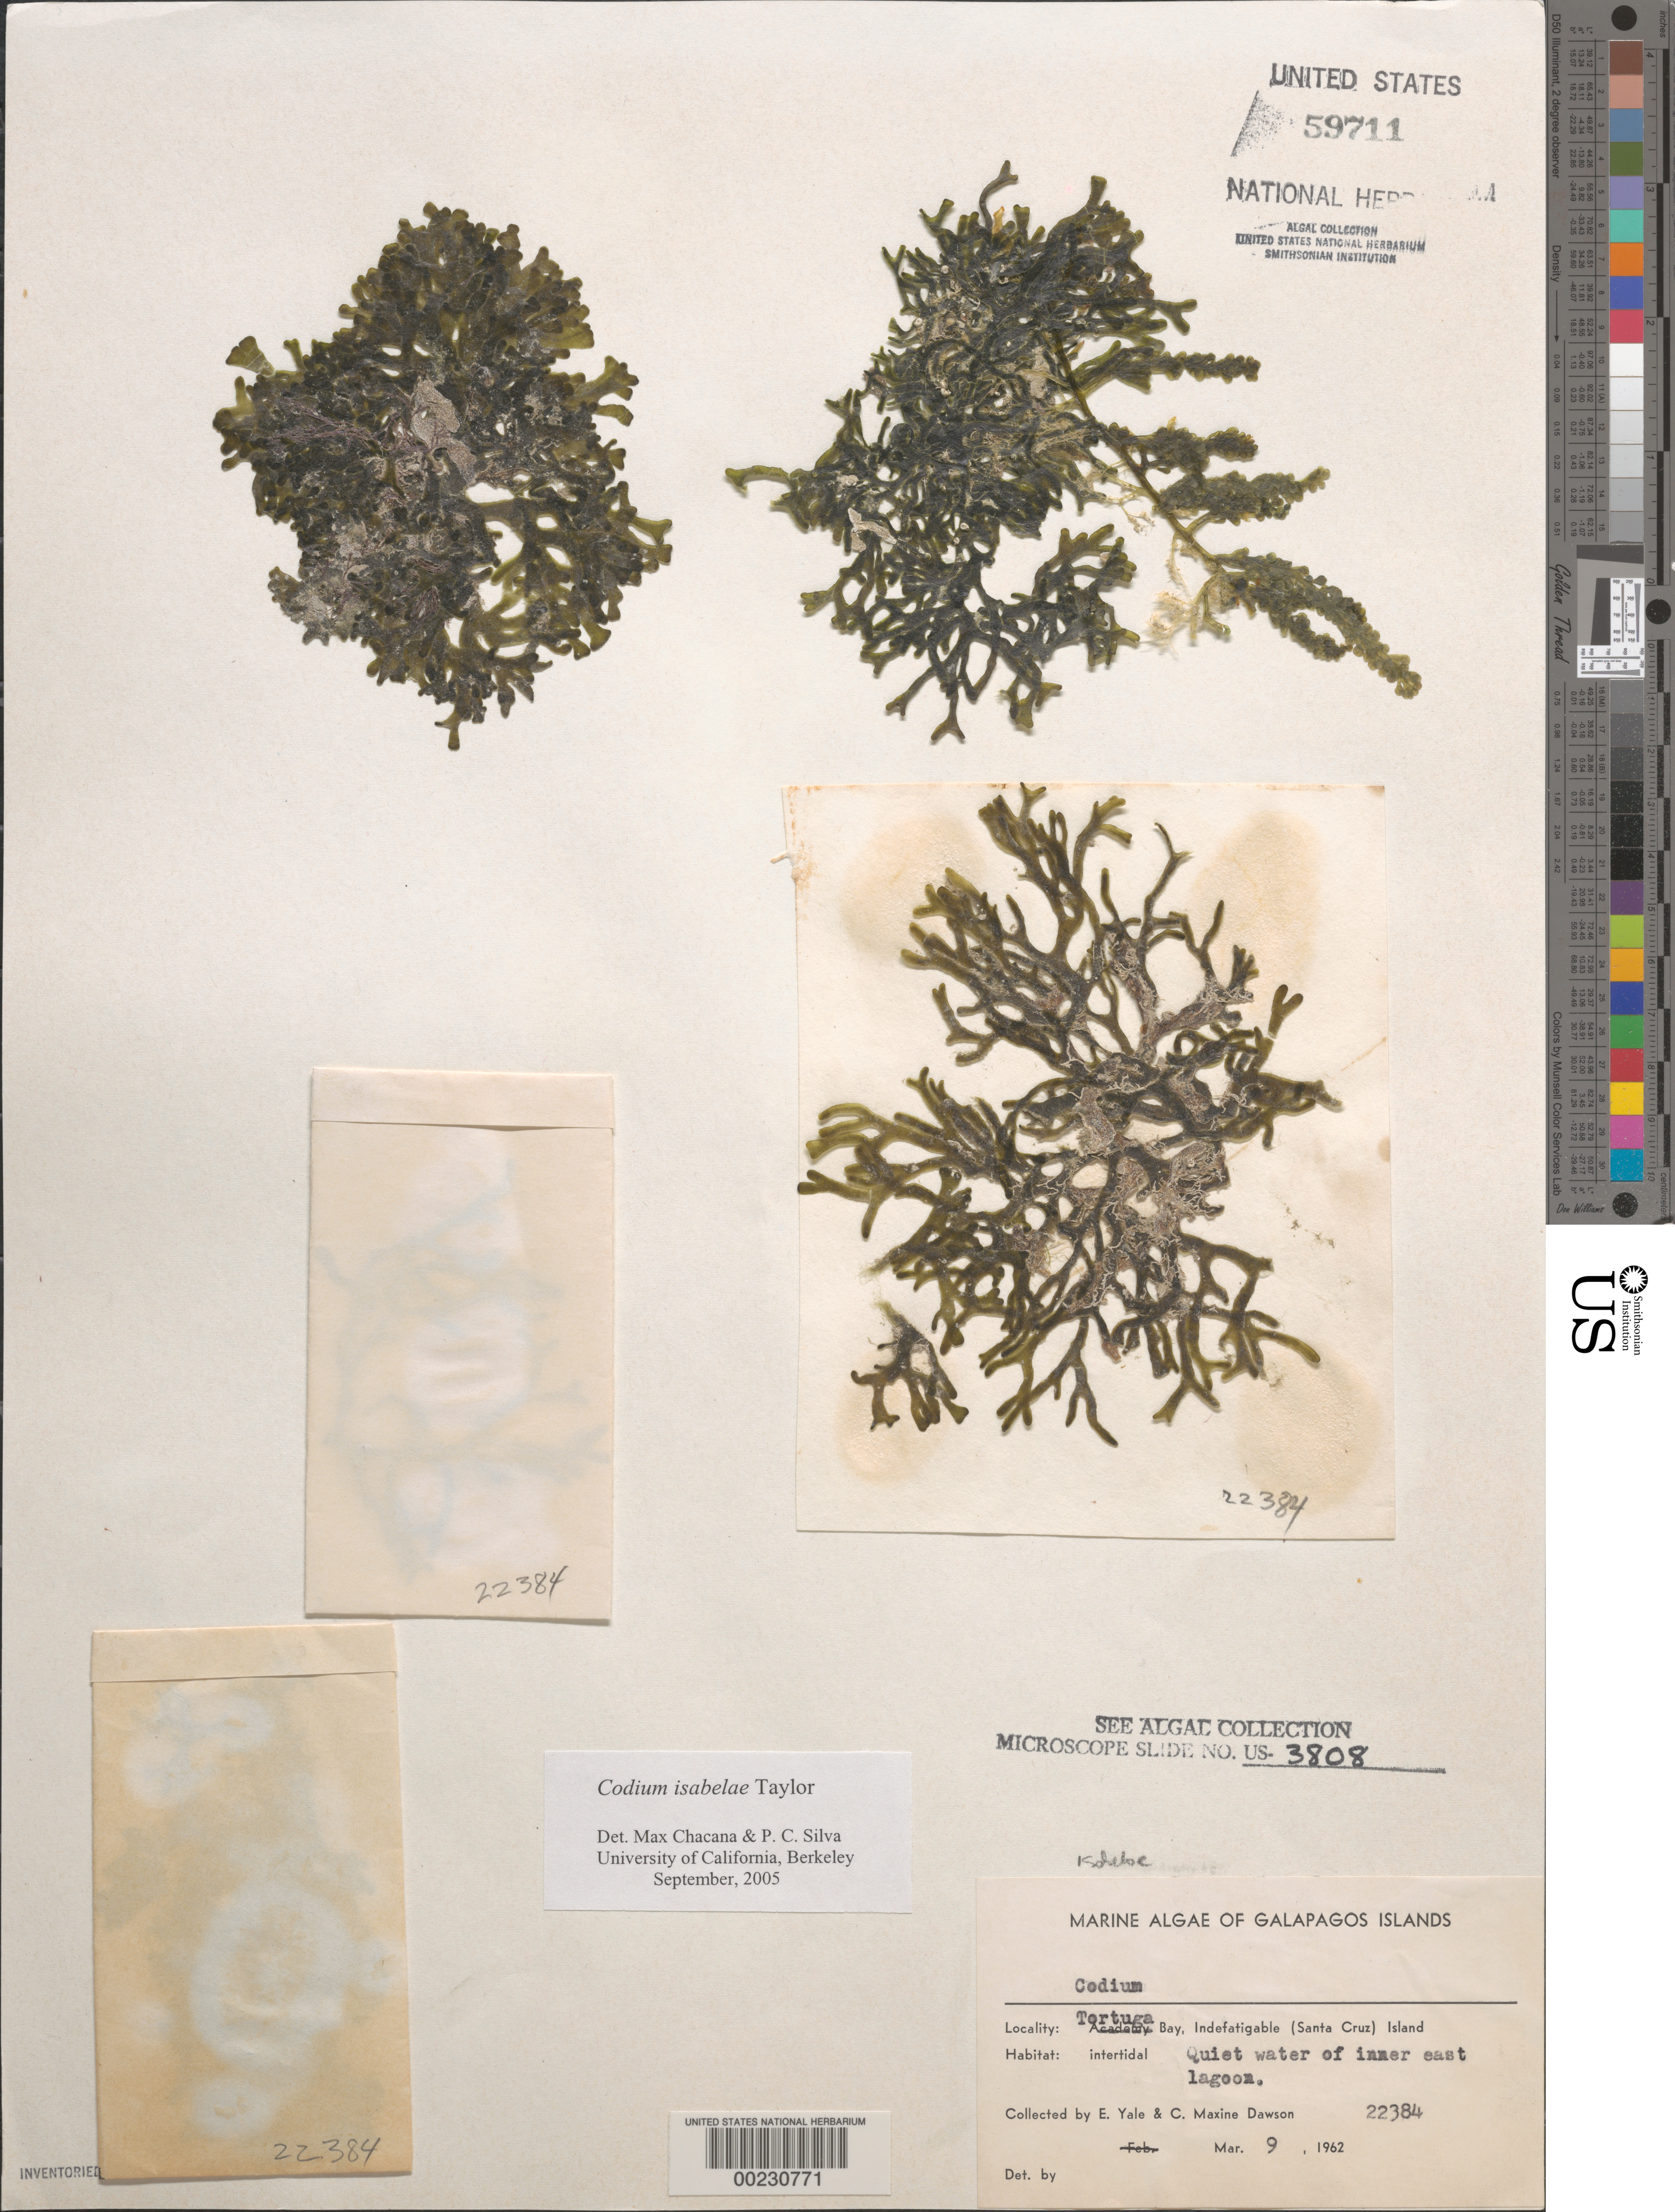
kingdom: Plantae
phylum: Chlorophyta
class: Ulvophyceae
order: Bryopsidales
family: Codiaceae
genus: Codium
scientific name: Codium sp.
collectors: E. Y. Dawson & C. M. Dawson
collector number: EYD 22384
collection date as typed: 09 Mar 1962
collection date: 1962-03-09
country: Ecuador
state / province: Colón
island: Santa Cruz [Indefatigable, Chaves]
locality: Tortuga Bay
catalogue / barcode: US 59711